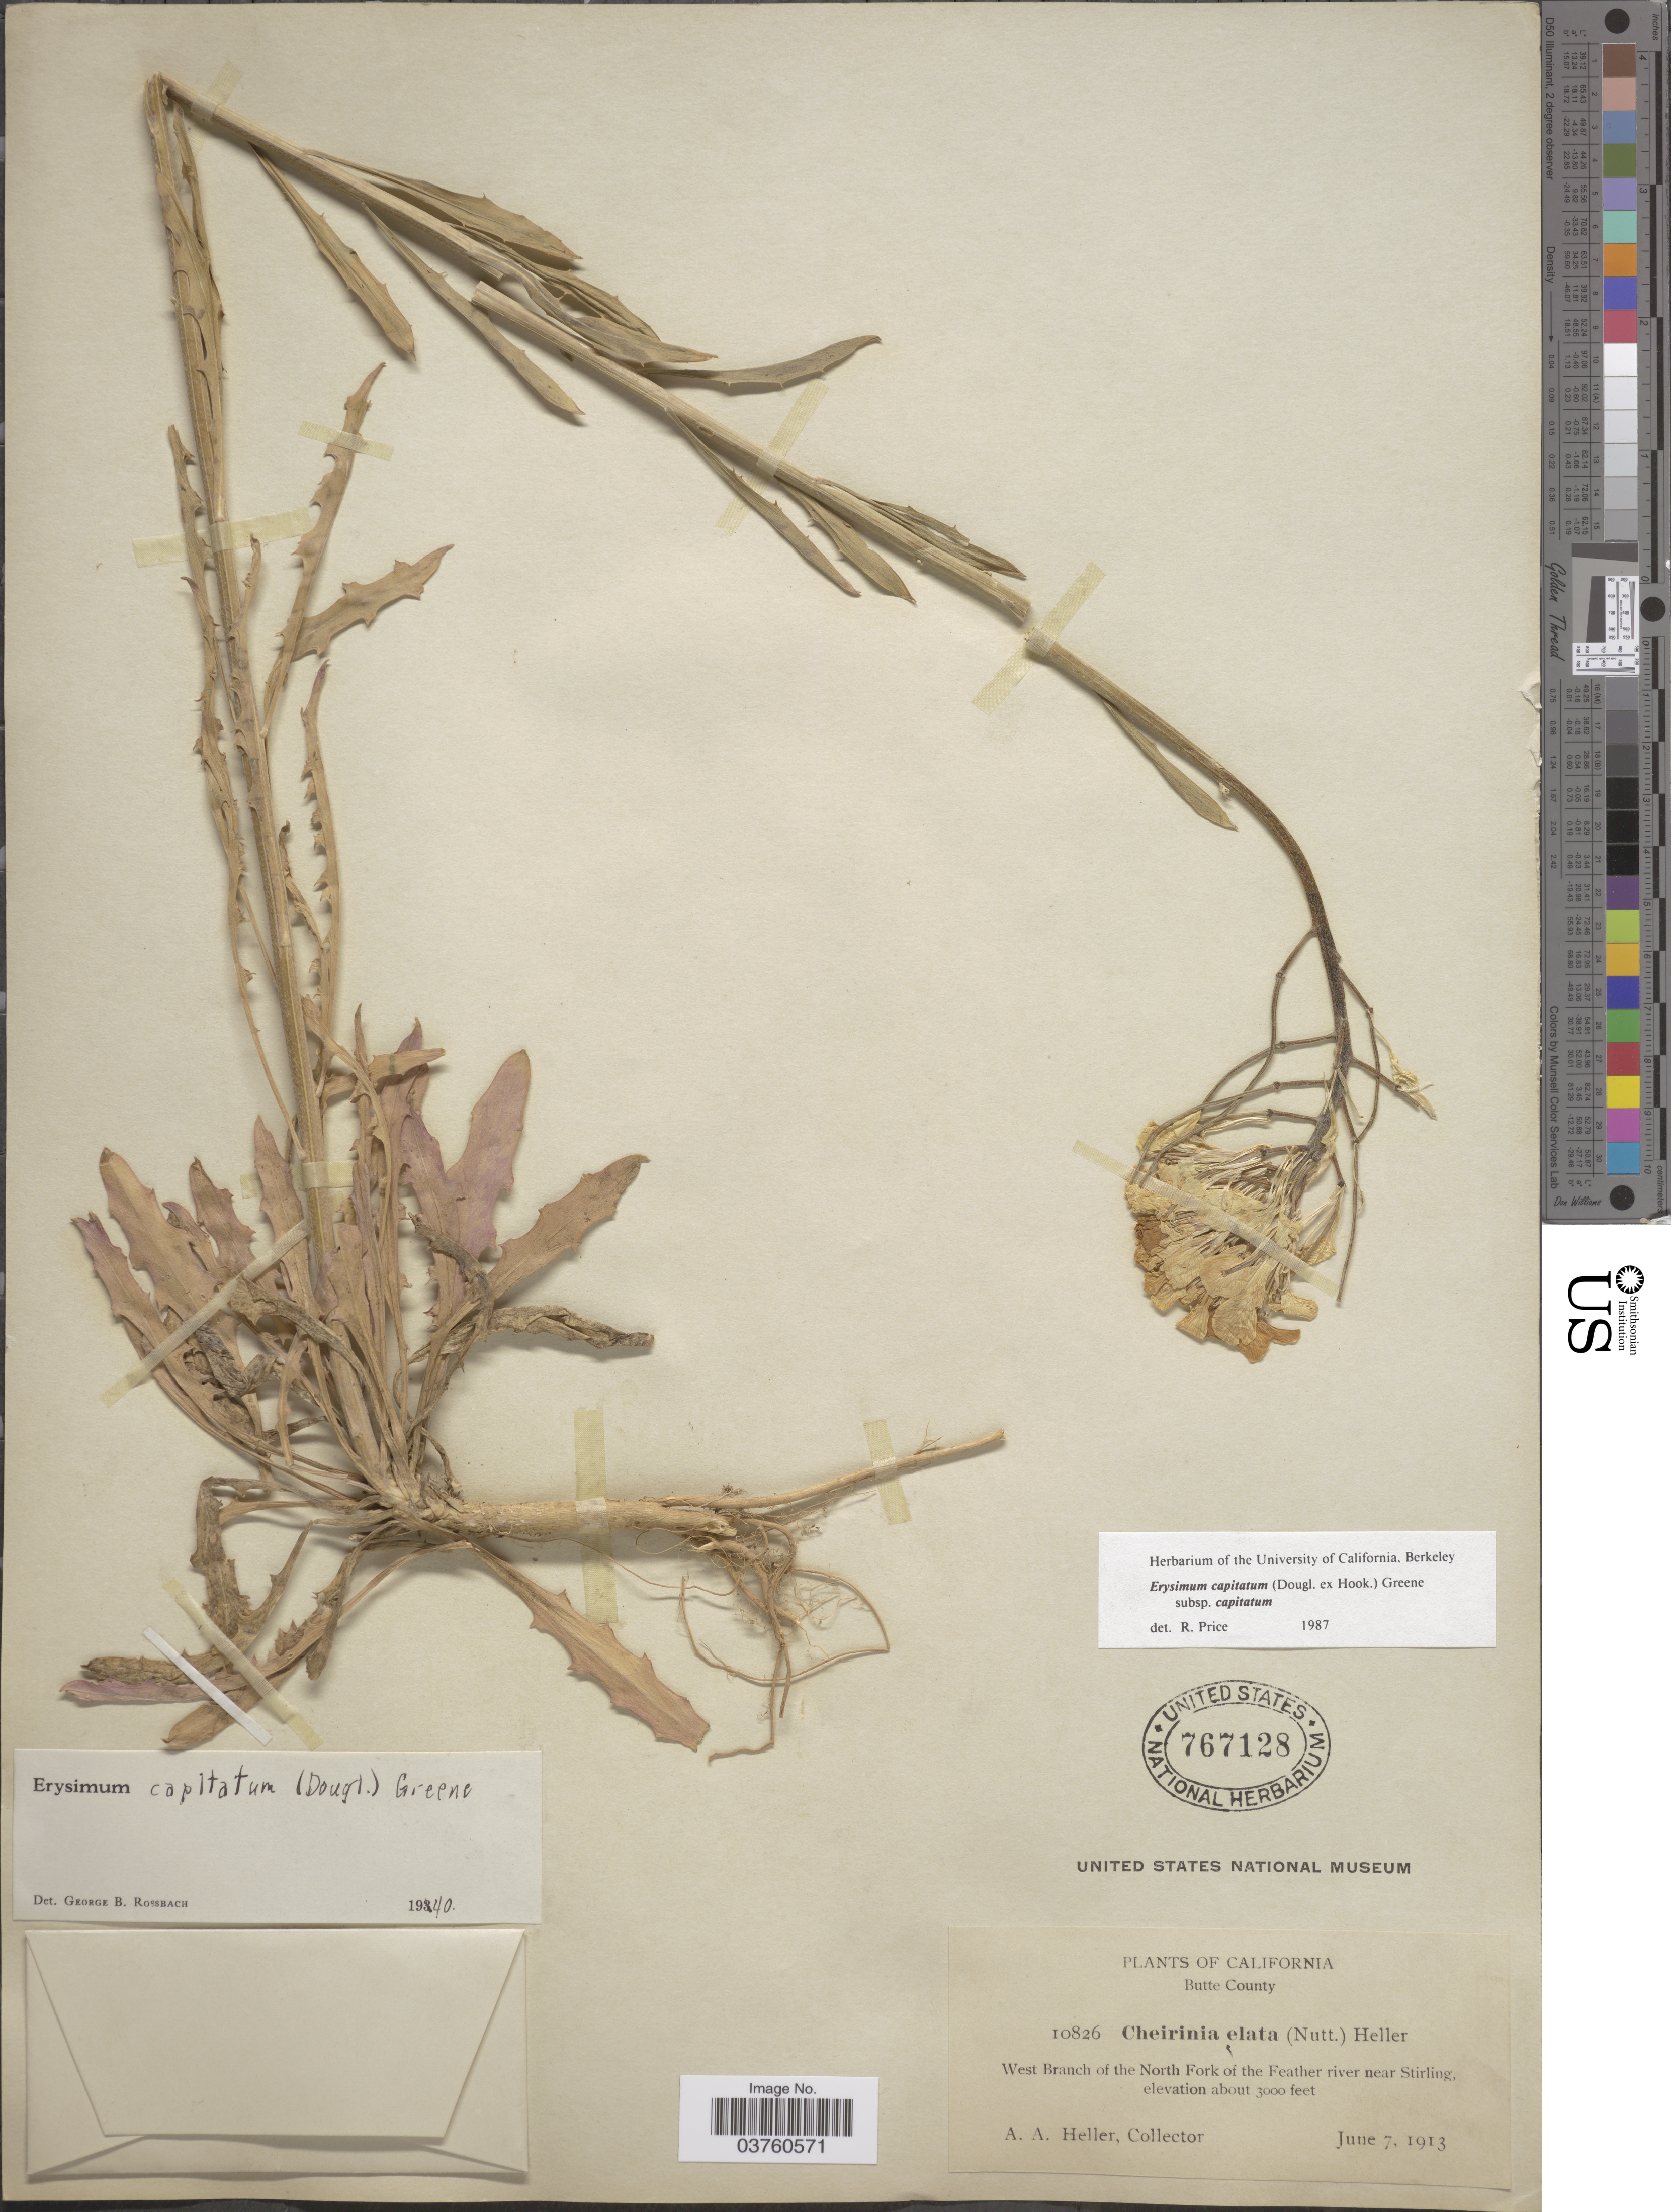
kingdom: Plantae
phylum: Tracheophyta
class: Magnoliopsida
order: Brassicales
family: Brassicaceae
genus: Erysimum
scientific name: Erysimum capitatum subsp. capitatum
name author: (Douglas ex Hook.) Greene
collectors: A. A. Heller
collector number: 10826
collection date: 1913-06-07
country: United States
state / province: California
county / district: Butte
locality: Butte County. West Branch of the North Fork of the Feather river near Stirling.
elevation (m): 914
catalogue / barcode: US 767128